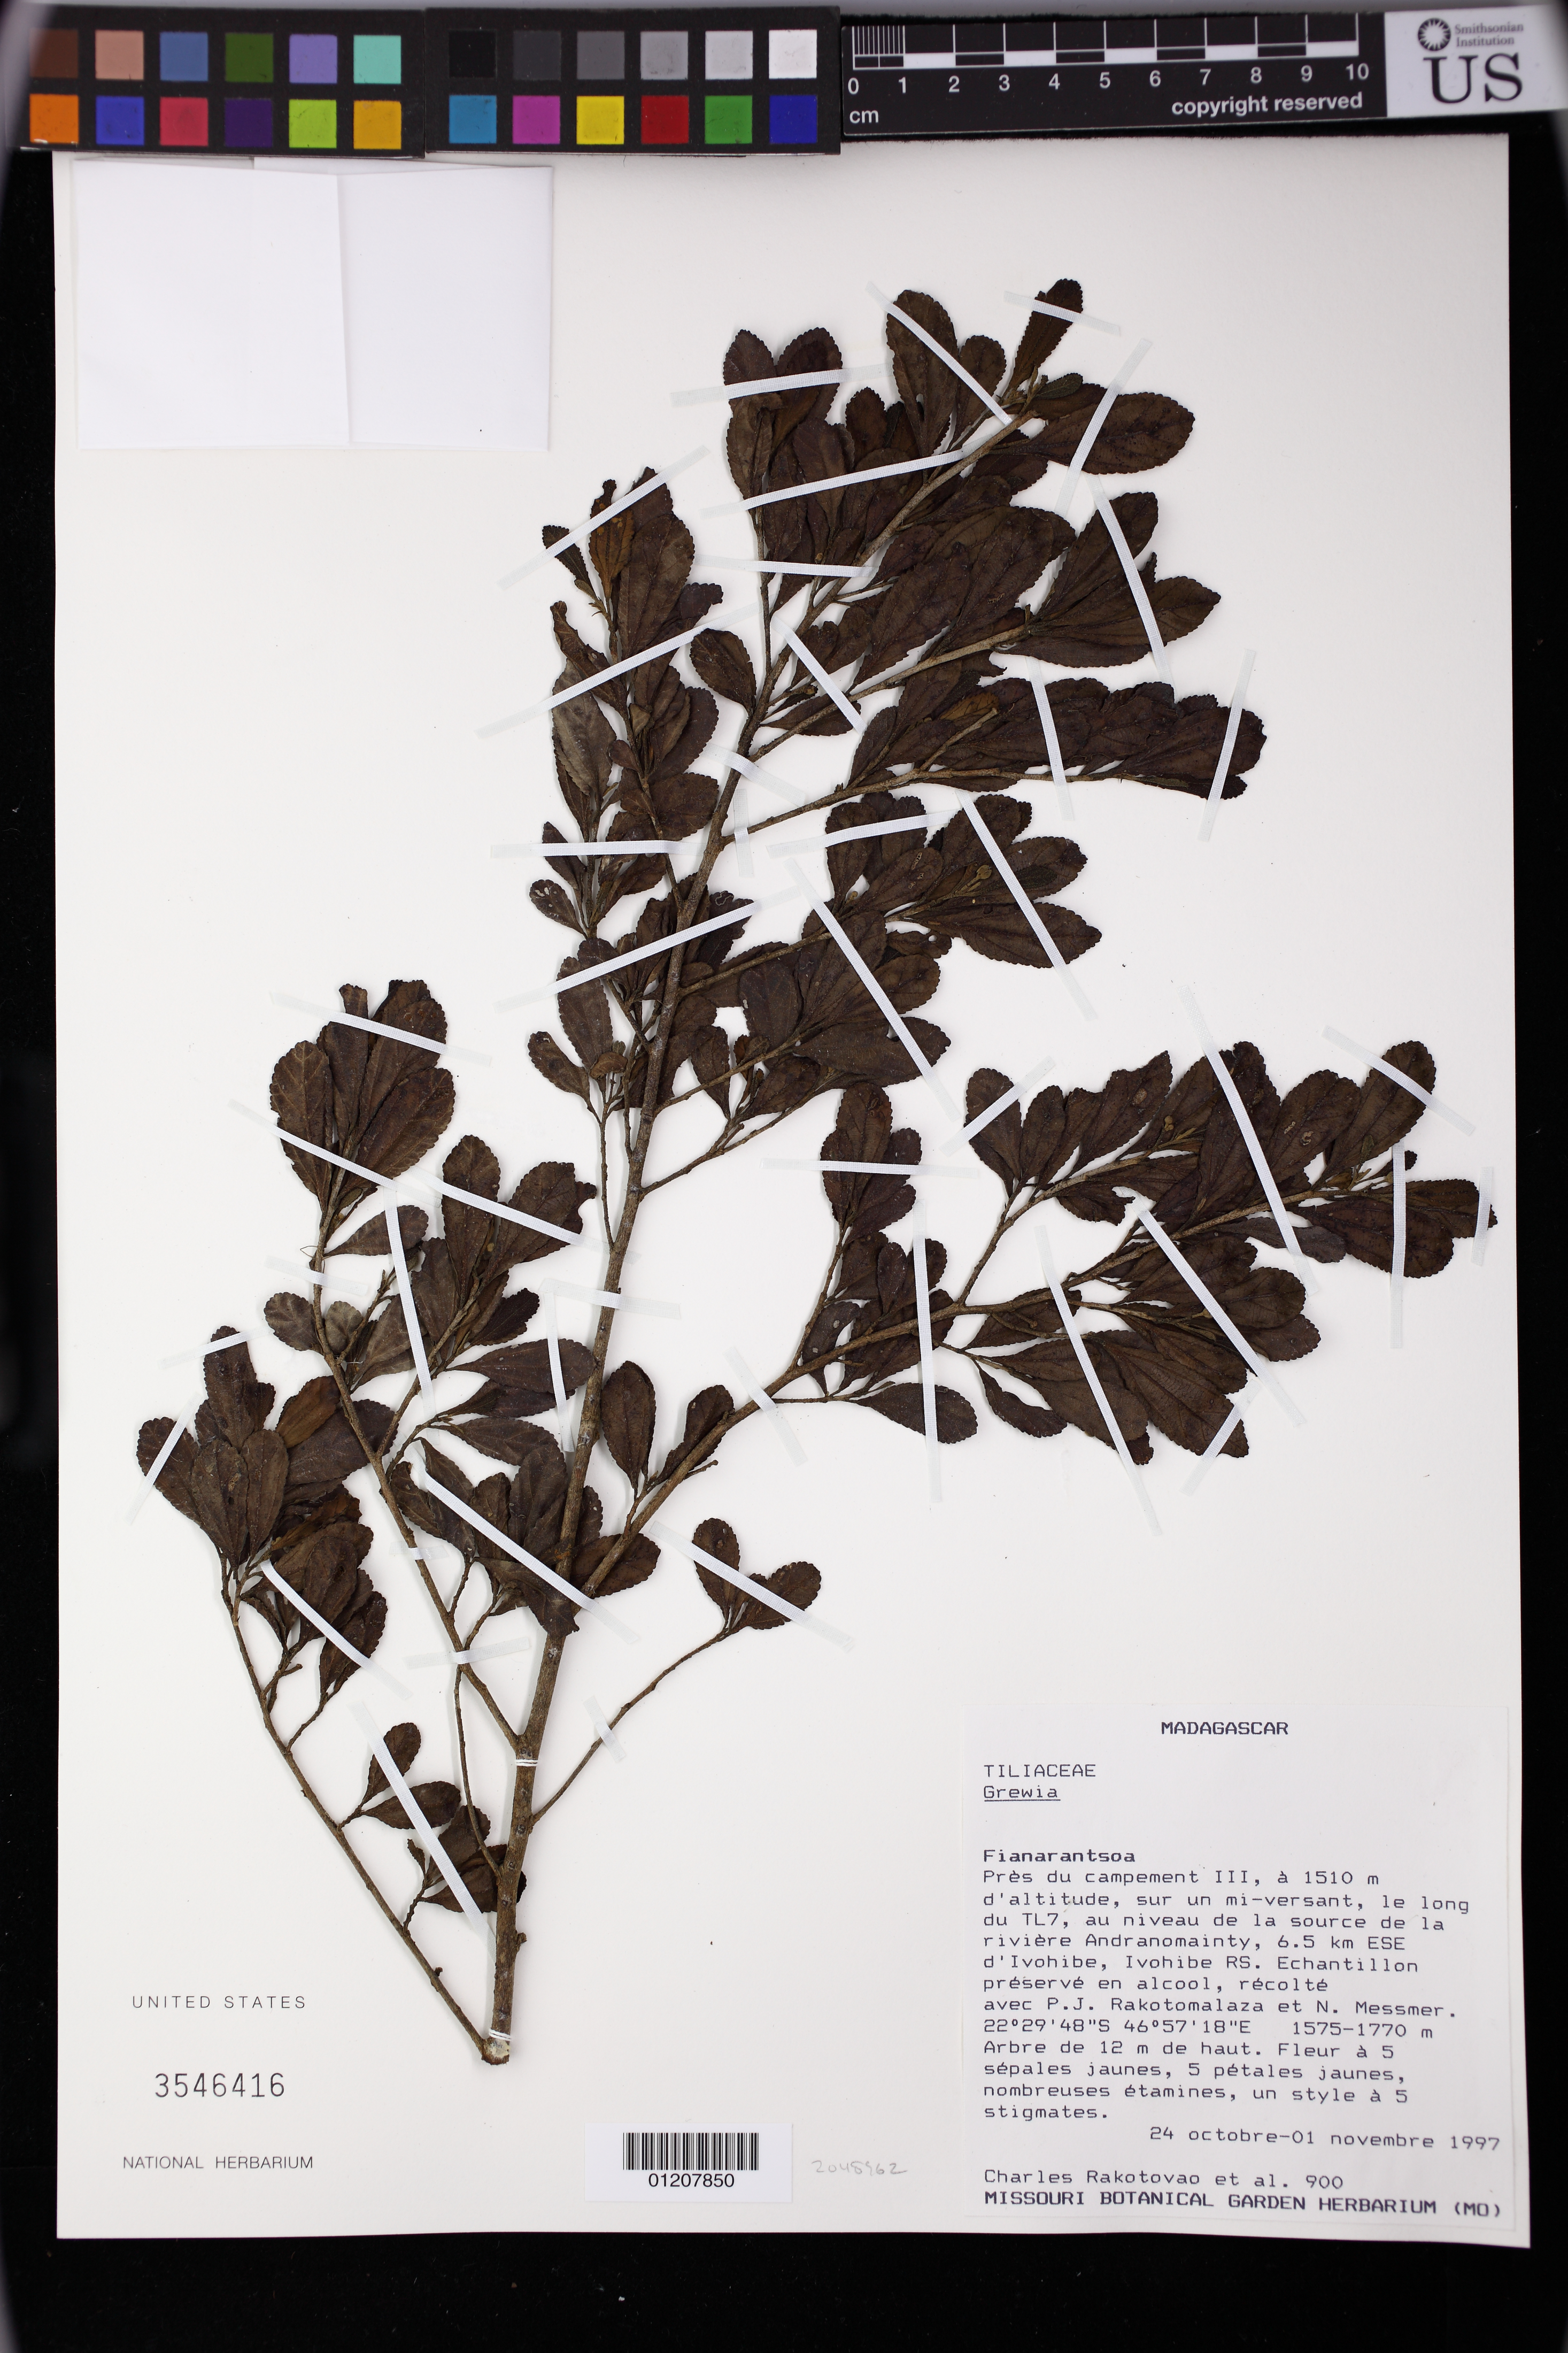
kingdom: Plantae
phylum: Tracheophyta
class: Magnoliopsida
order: Malvales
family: Malvaceae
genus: Grewia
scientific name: Grewia sp.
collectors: C. Rakotovao, P. Rakotomalaza & N. Messmer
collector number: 900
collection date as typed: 24 Oct 1997 to 01 Nov 1997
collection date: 1997-10-24/1997-11-01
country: Madagascar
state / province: Ihorombe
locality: Fianarantsoa. Près du campement III, 1510 m d'altitude, sur un mi-versant, le long du TL7, au niveau de la source de la rivière Andranomainty, 6.5 km ESE d'Ivohibe, Ivohibe RS.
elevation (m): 1575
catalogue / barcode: US 3546416